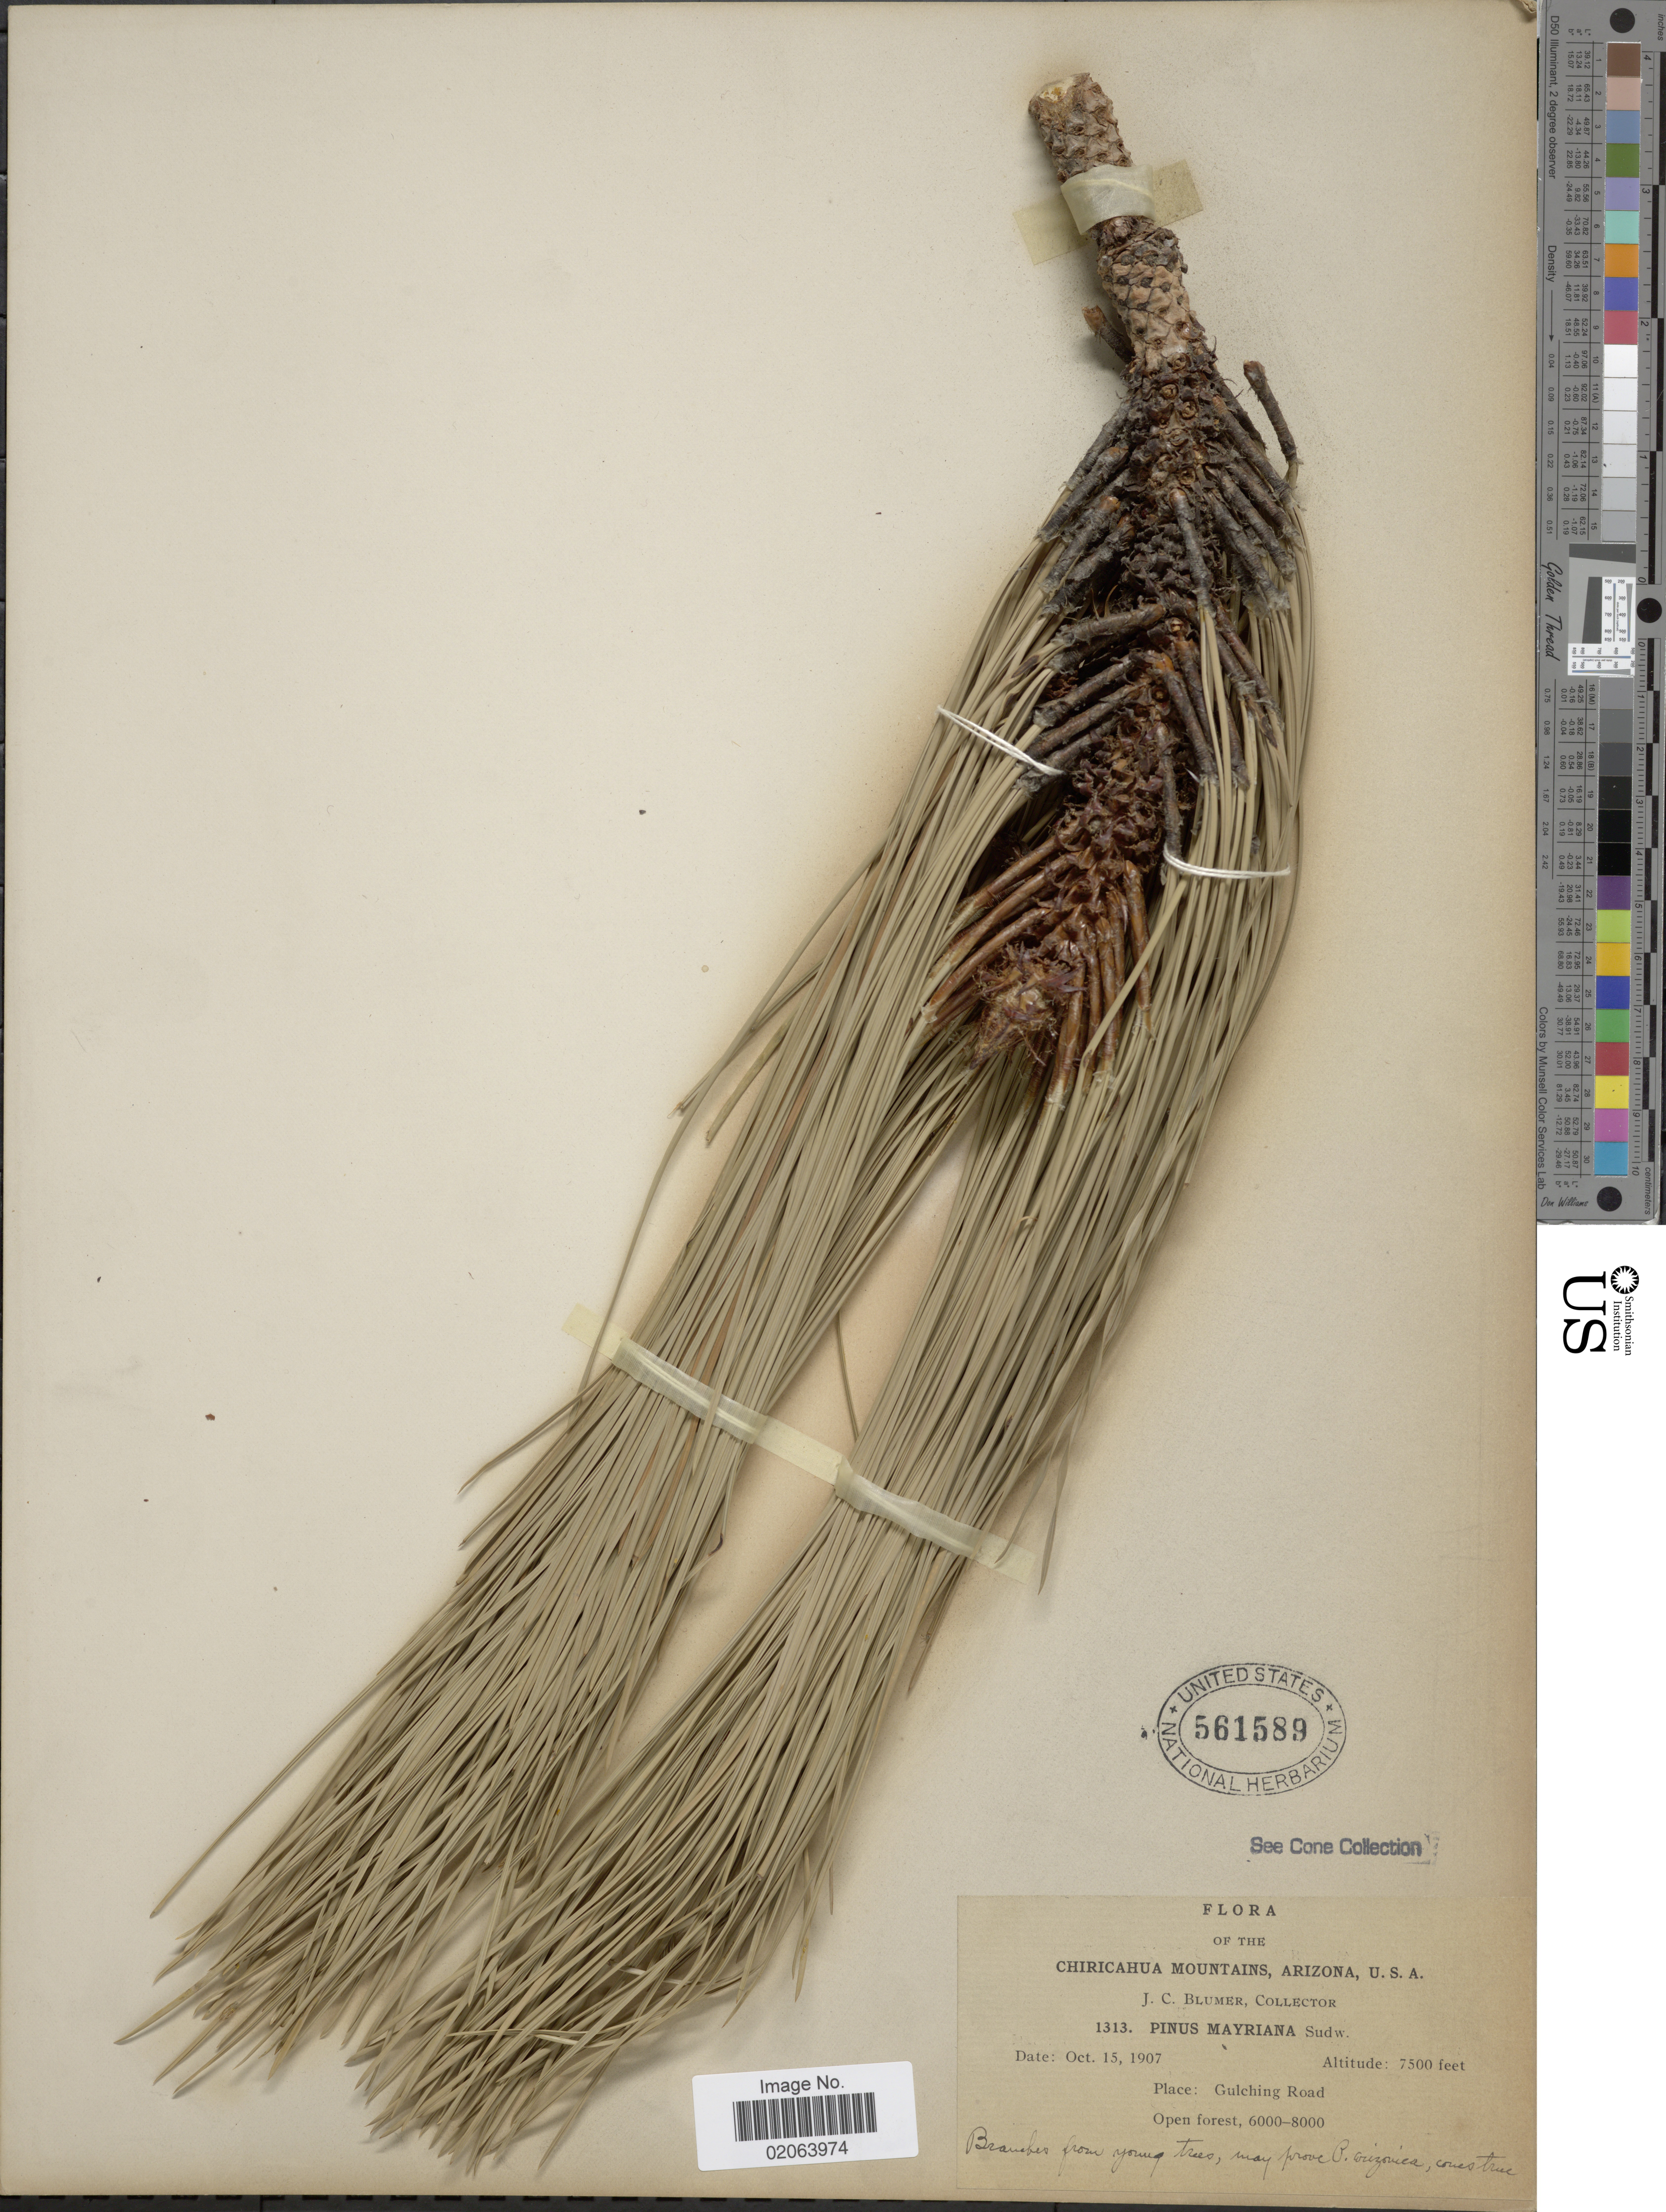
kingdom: Plantae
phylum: Tracheophyta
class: Pinopsida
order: Pinales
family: Pinaceae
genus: Pinus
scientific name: Pinus engelmannii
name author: Carrière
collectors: J. C. Blumer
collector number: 1313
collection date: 1907-10-15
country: United States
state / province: Arizona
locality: Chiricahua Mountains. Gulching Road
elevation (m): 2286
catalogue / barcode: US 561589